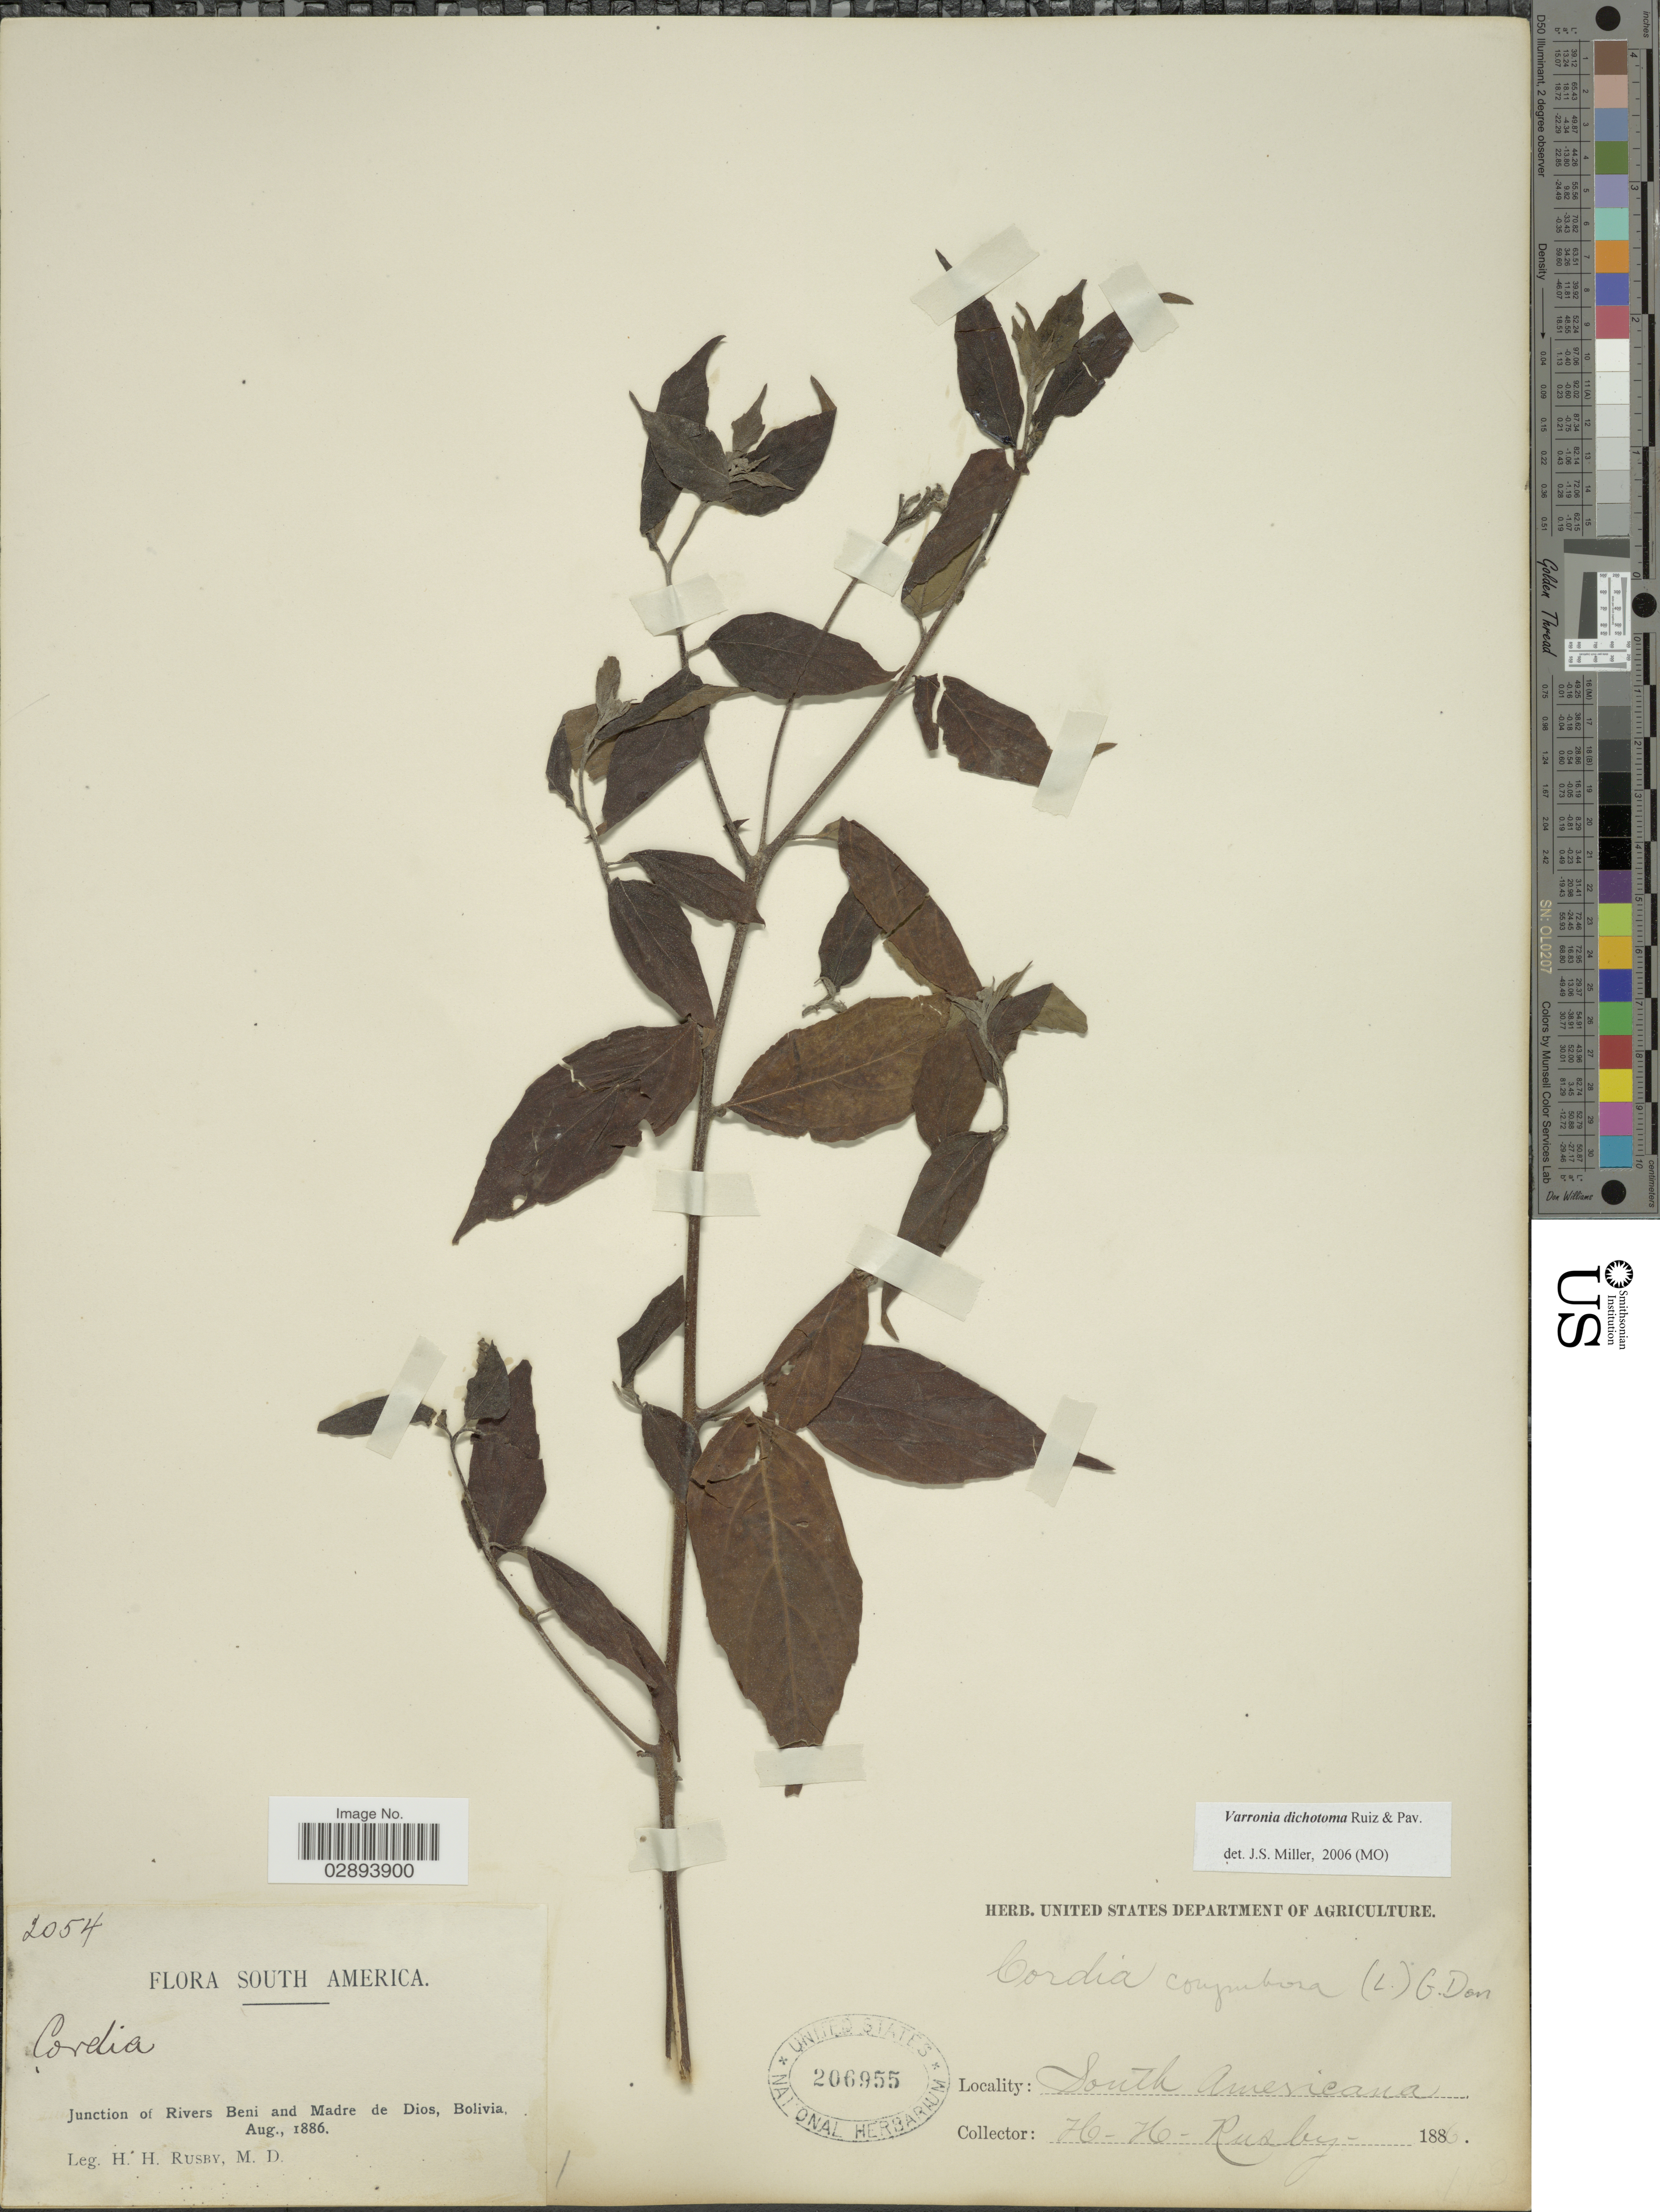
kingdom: Plantae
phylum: Tracheophyta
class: Magnoliopsida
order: Boraginales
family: Cordiaceae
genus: Varronia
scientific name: Varronia dichotoma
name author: Ruiz & Pav.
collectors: H. H. Rusby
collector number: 2054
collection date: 1886-08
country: Bolivia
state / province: Beni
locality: Junction of Rivers Beni and Madre de Dios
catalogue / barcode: US 206955